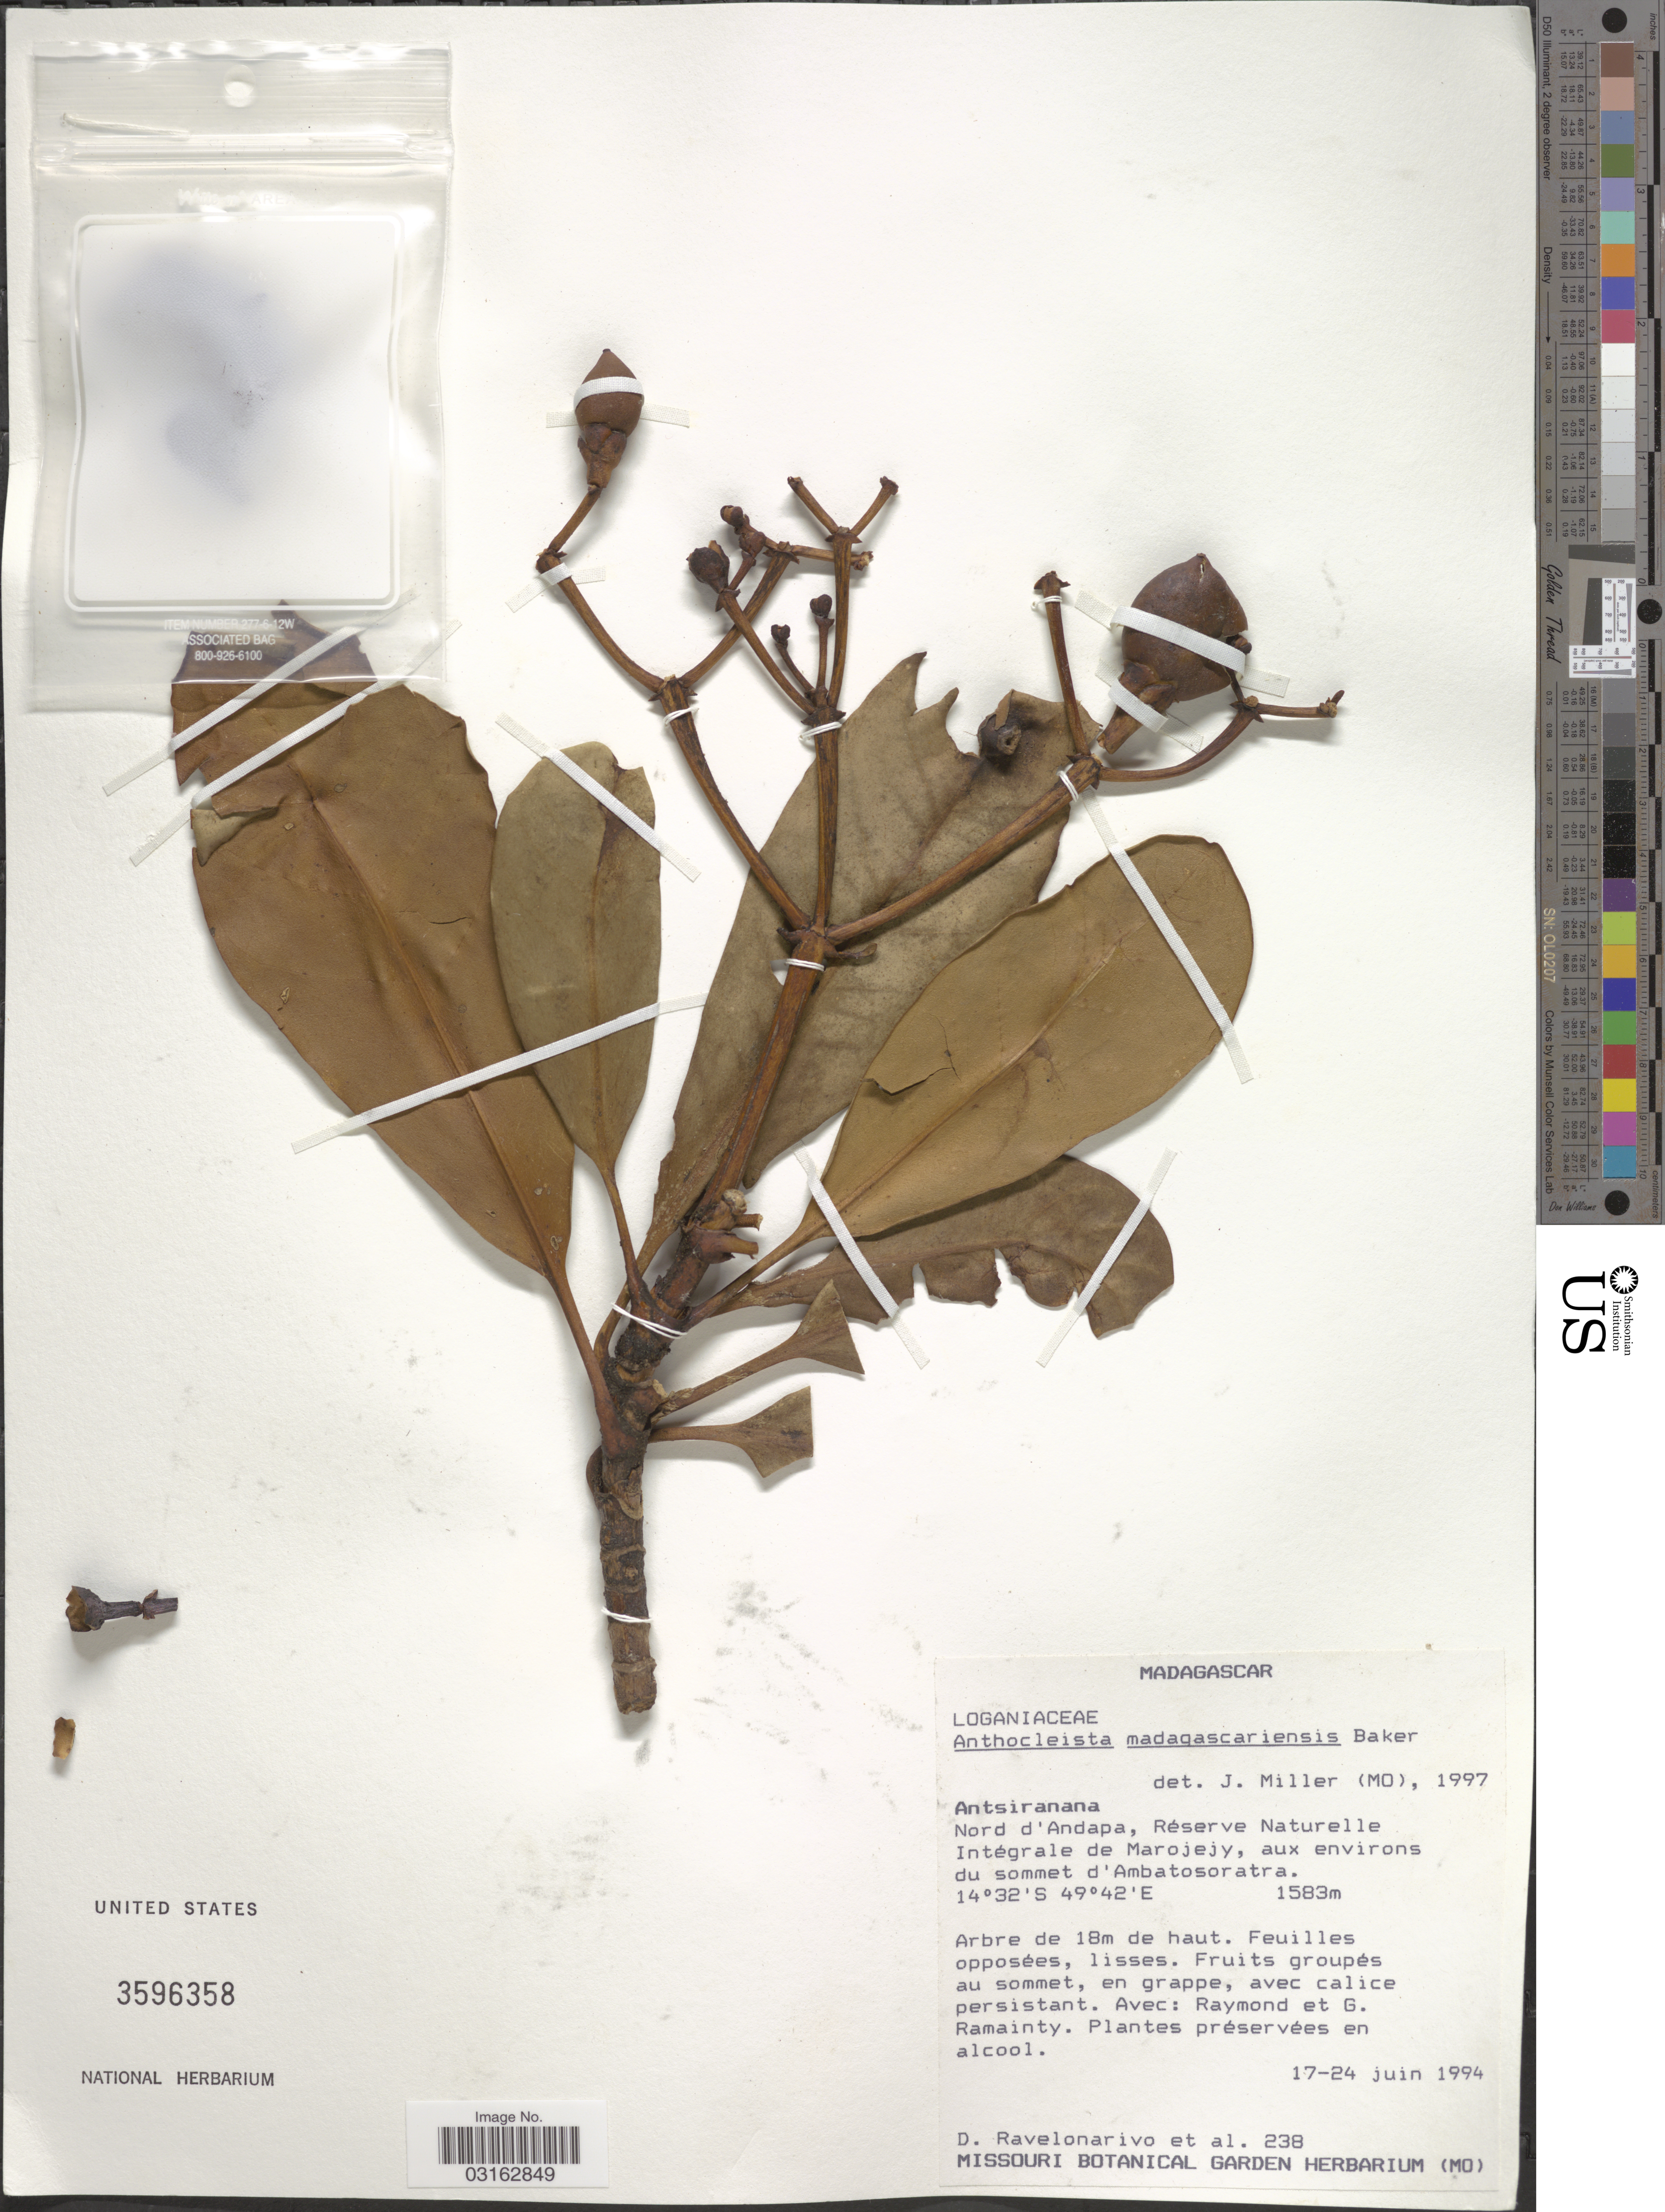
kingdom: Plantae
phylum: Tracheophyta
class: Magnoliopsida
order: Gentianales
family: Gentianaceae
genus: Anthocleista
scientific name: Anthocleista madagascariensis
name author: Baker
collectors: D. Ravelonarivo, -. Raymond & G. Ramainty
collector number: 238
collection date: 1994-06-17/1994-06-24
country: Madagascar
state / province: Sava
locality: Nord d'Andapa, Réserve Naturelle Intégrale de Marojejy, aux environs du sommet d'Ambatosoratra.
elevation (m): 1583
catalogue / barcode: US 3596358